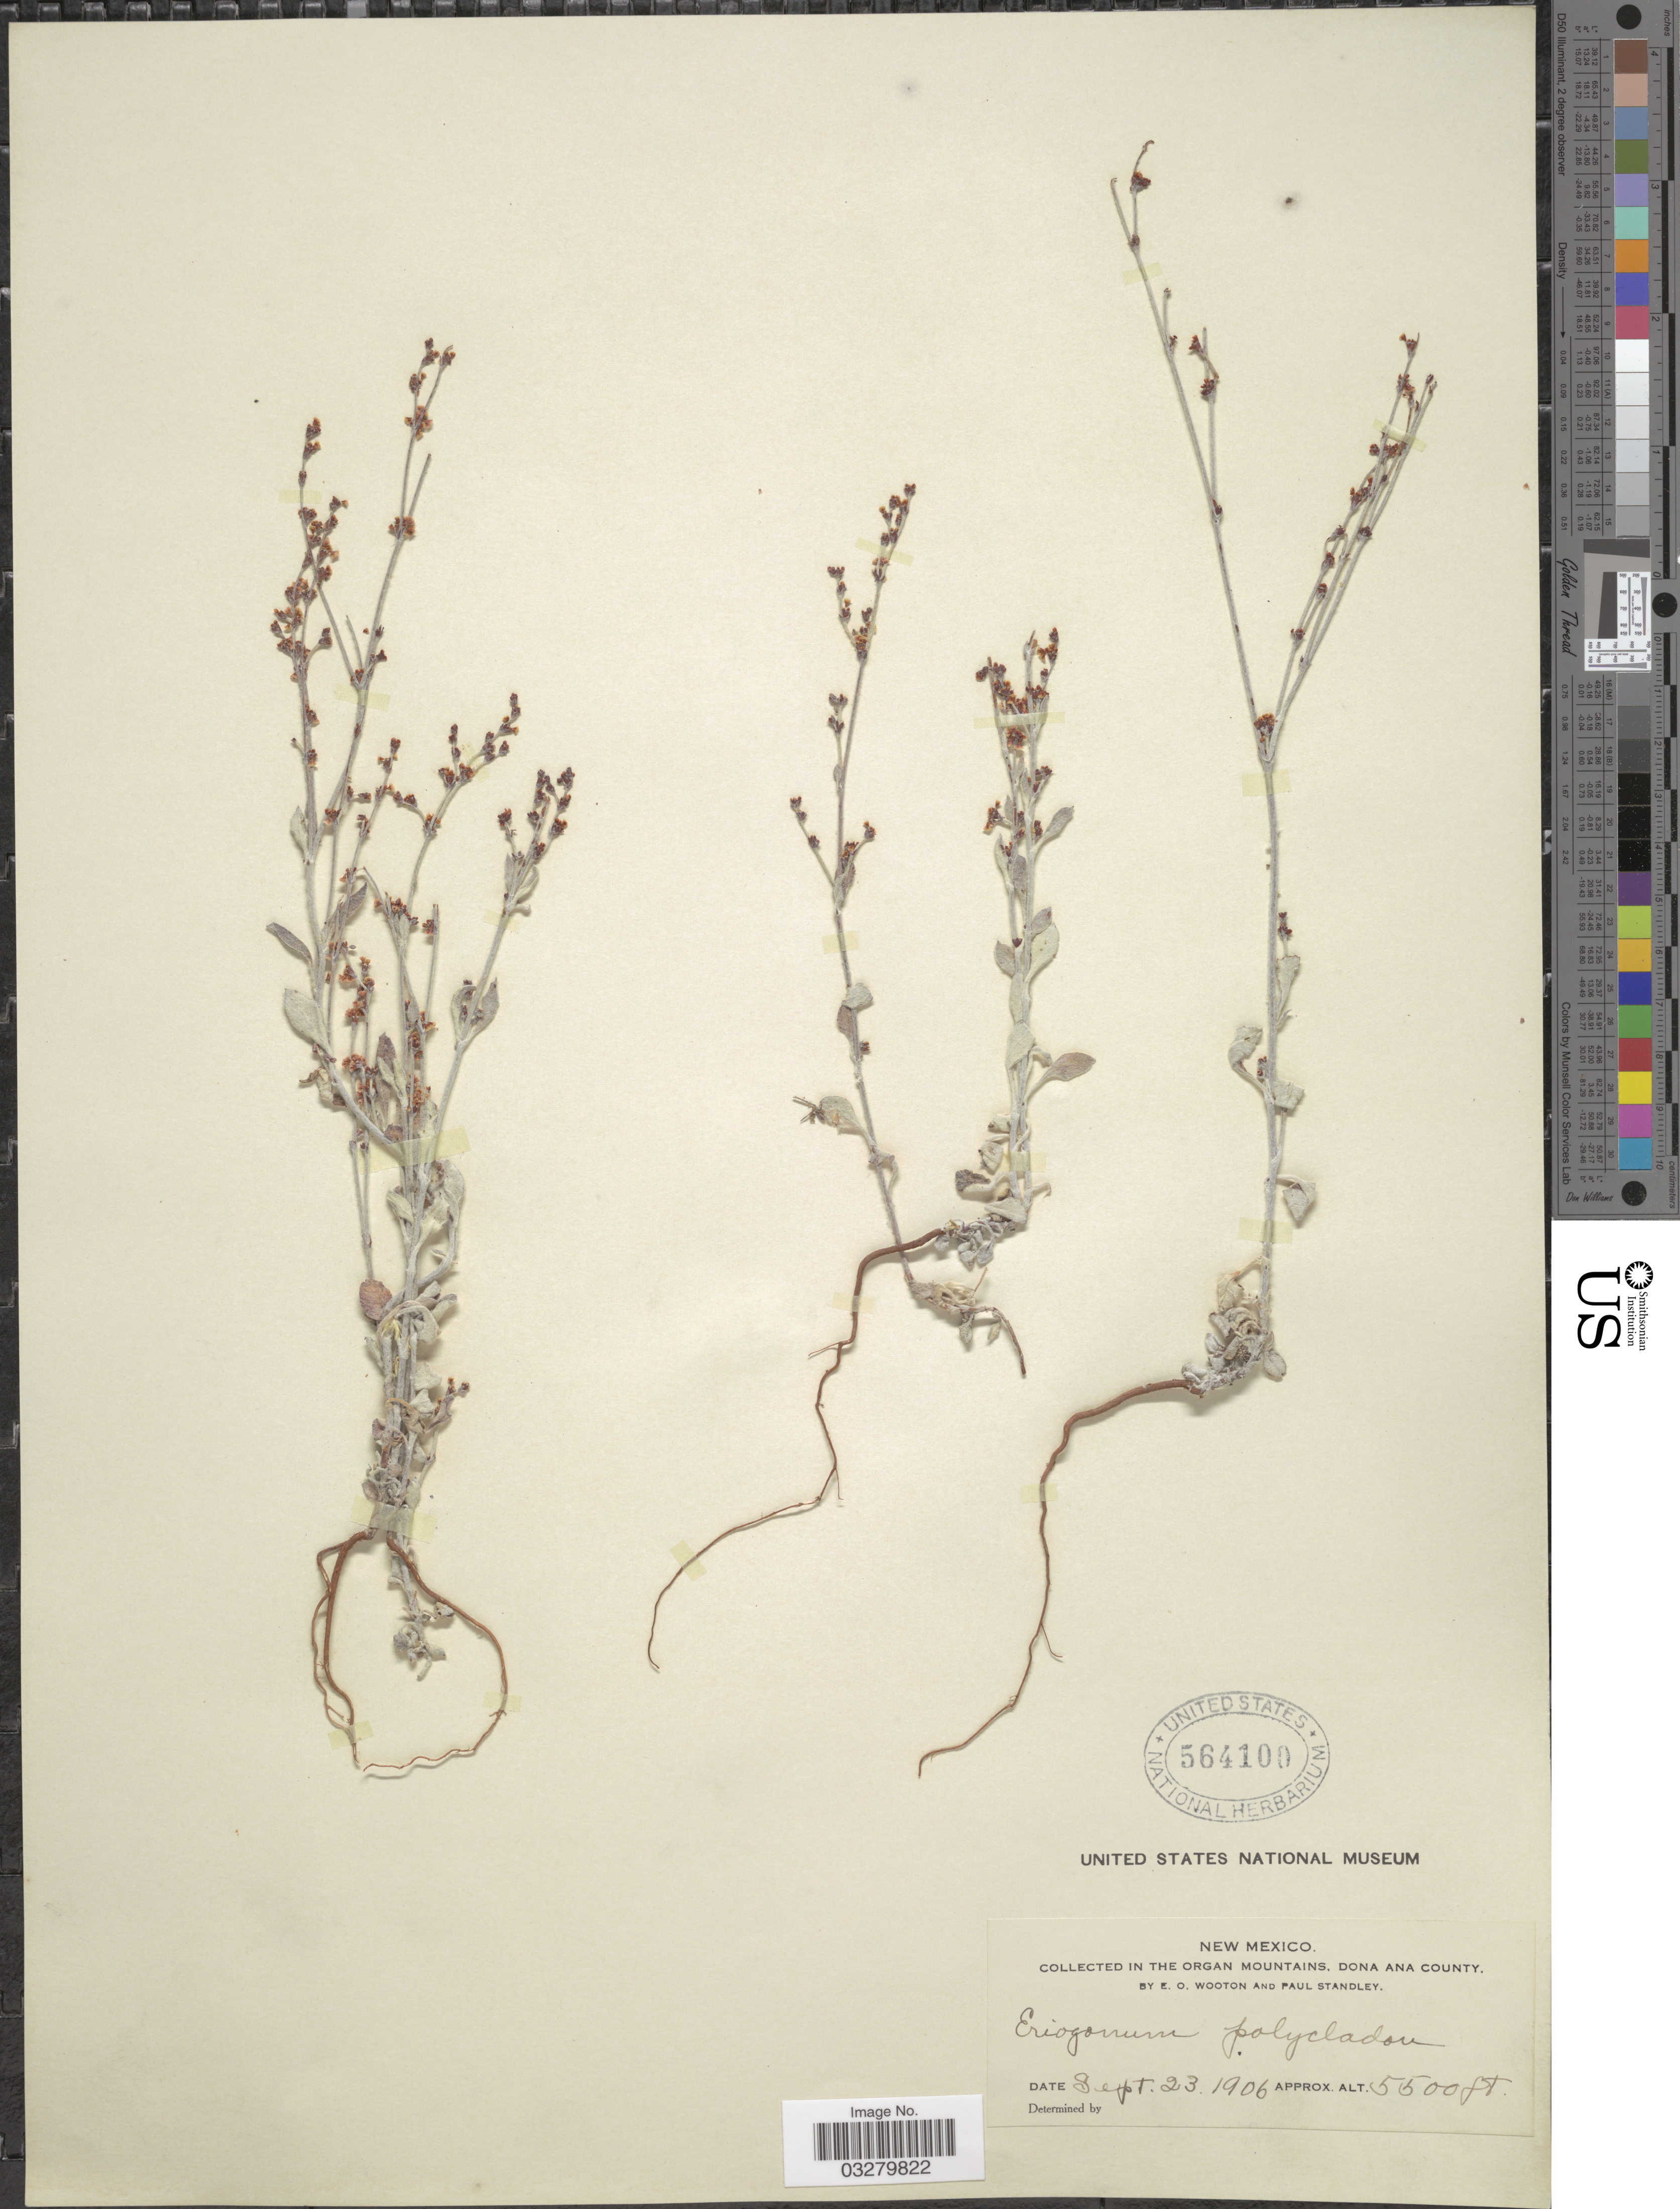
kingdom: Plantae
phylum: Tracheophyta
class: Magnoliopsida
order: Caryophyllales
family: Polygonaceae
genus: Eriogonum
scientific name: Eriogonum polycladon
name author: Benth.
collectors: E. O. Wooton & P. C. Standley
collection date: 1906-09-23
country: United States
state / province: New Mexico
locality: In the Organ Mountains, Dona Ana County.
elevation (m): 1676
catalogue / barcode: US 564100